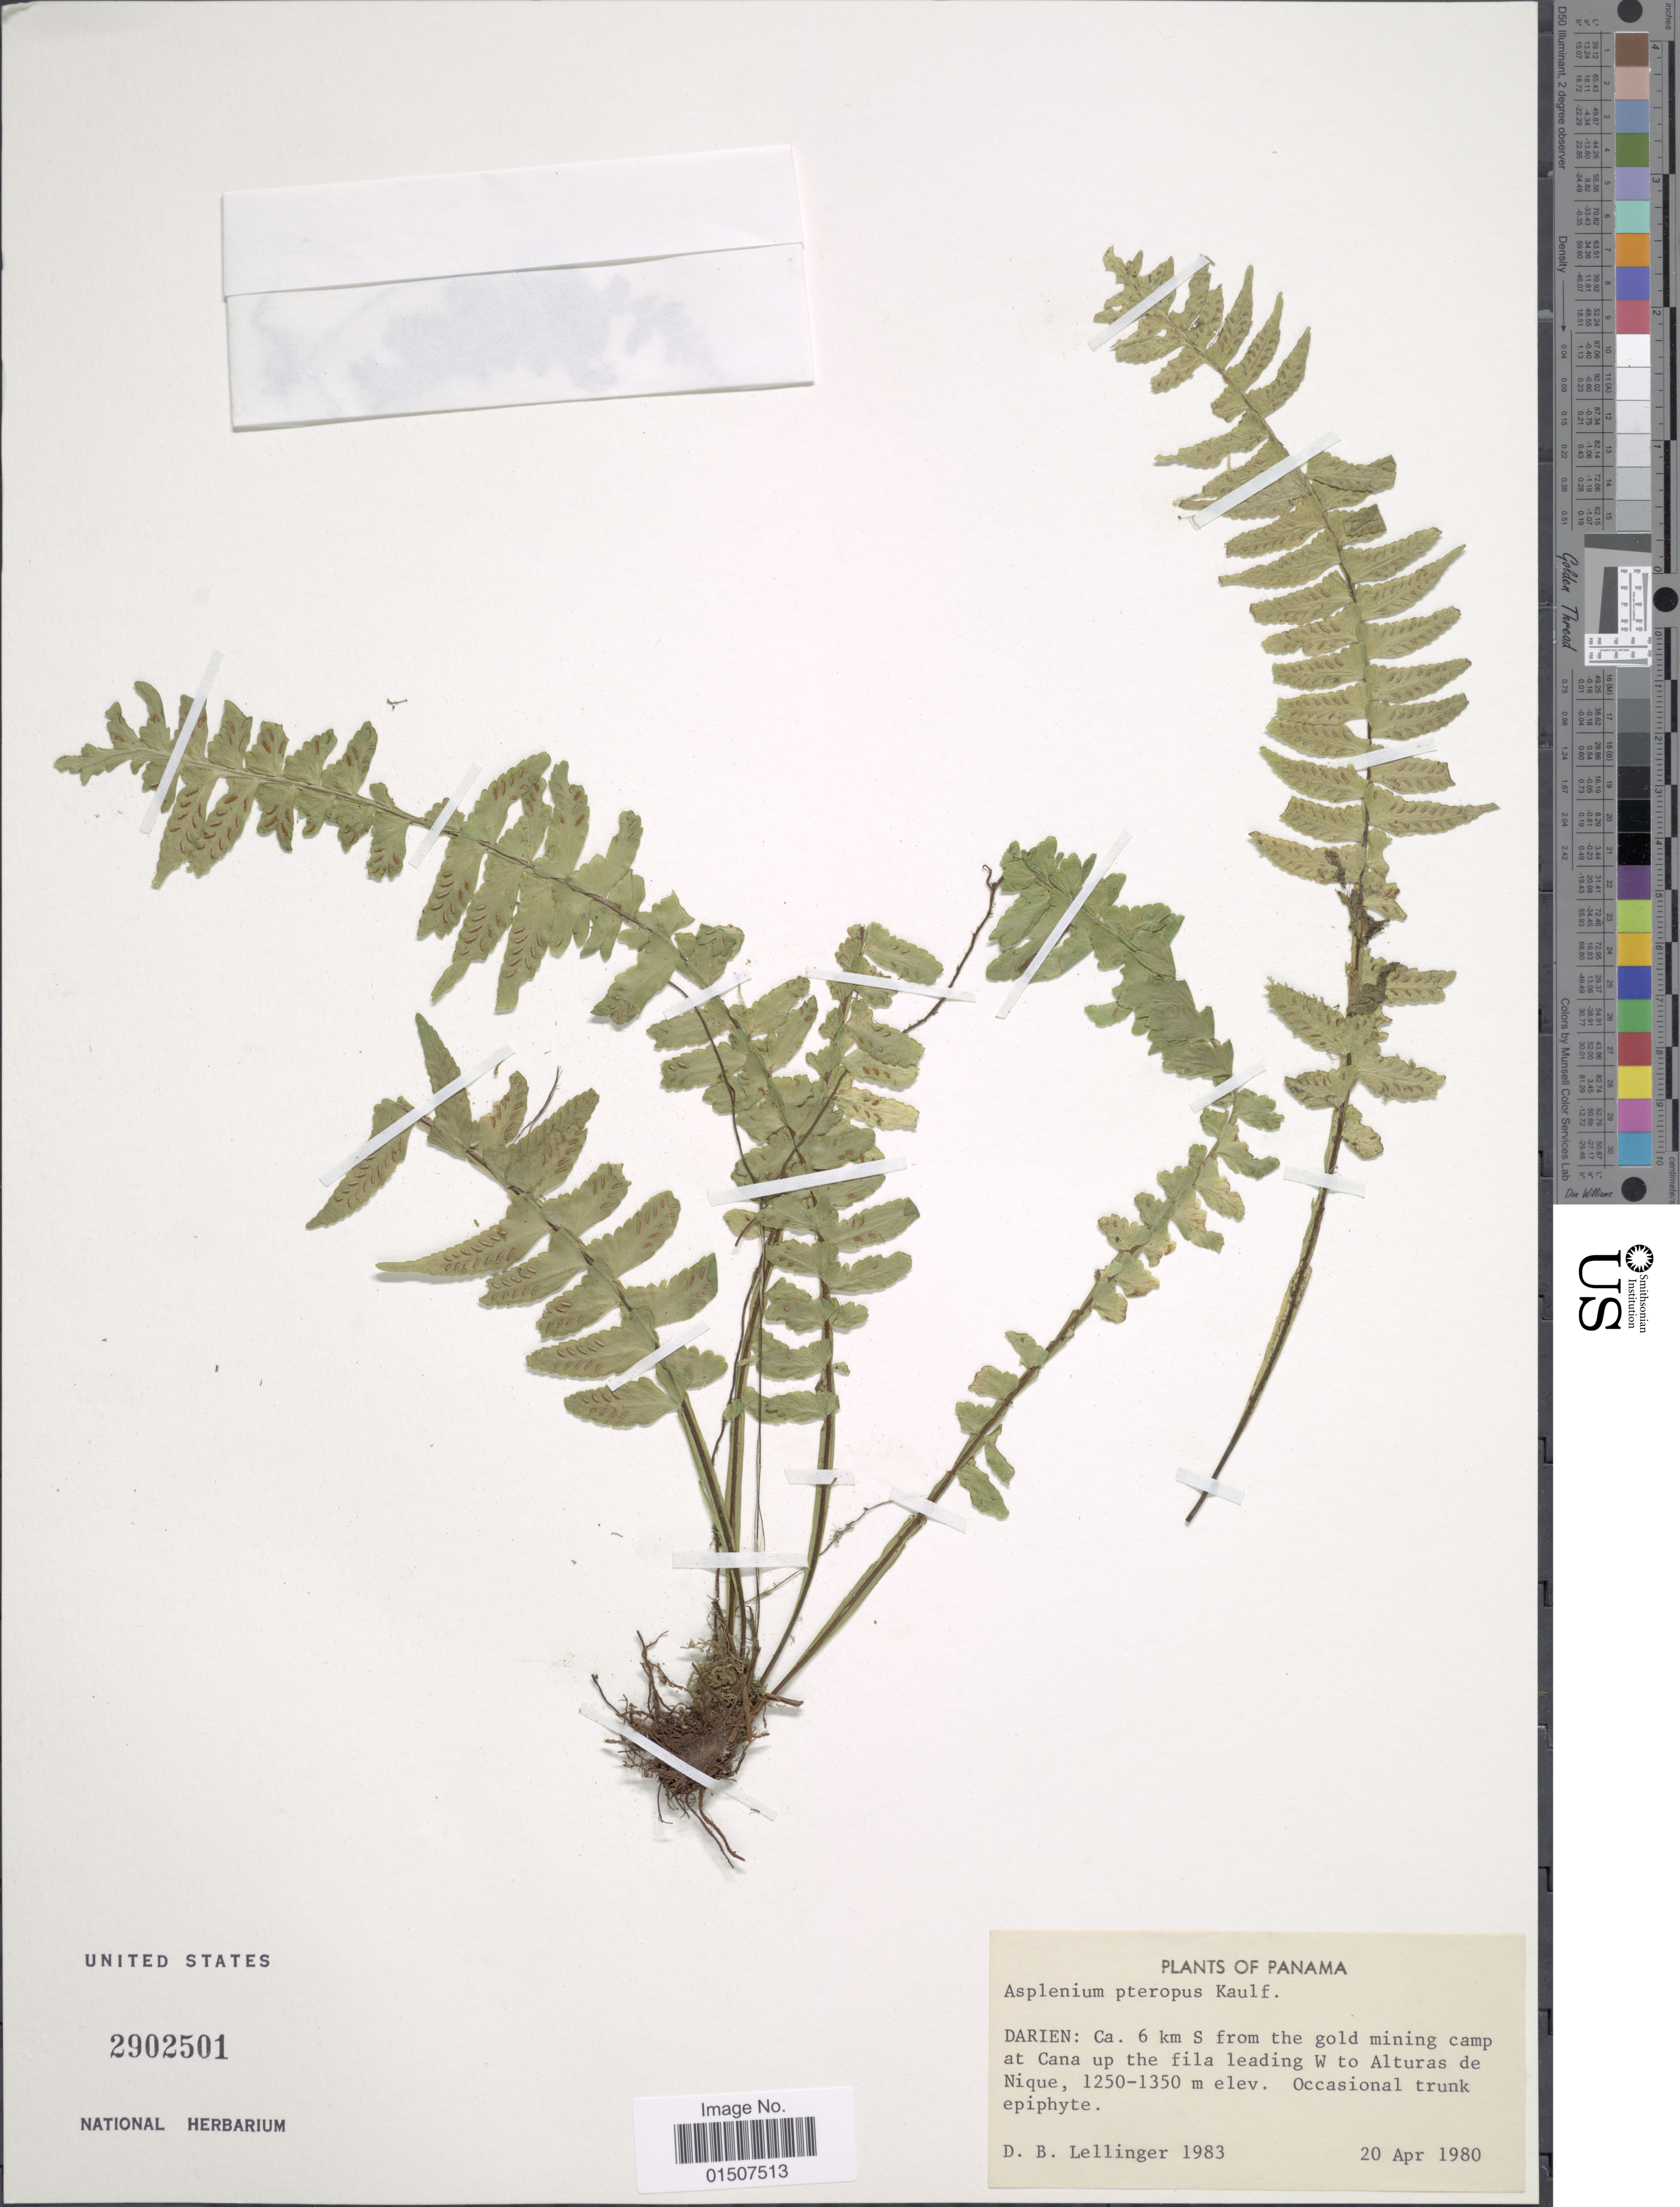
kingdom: Plantae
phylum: Tracheophyta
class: Polypodiopsida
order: Polypodiales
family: Aspleniaceae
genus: Asplenium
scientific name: Asplenium pteropus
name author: Kaulf.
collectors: D. B. Lellinger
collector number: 1883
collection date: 1980-04-20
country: Panama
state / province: Darién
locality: Darien: ca. 6 km S from the gold mining camp at Cana up the fila leading W to Alturas de Nique.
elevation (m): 1250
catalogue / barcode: US 2902501